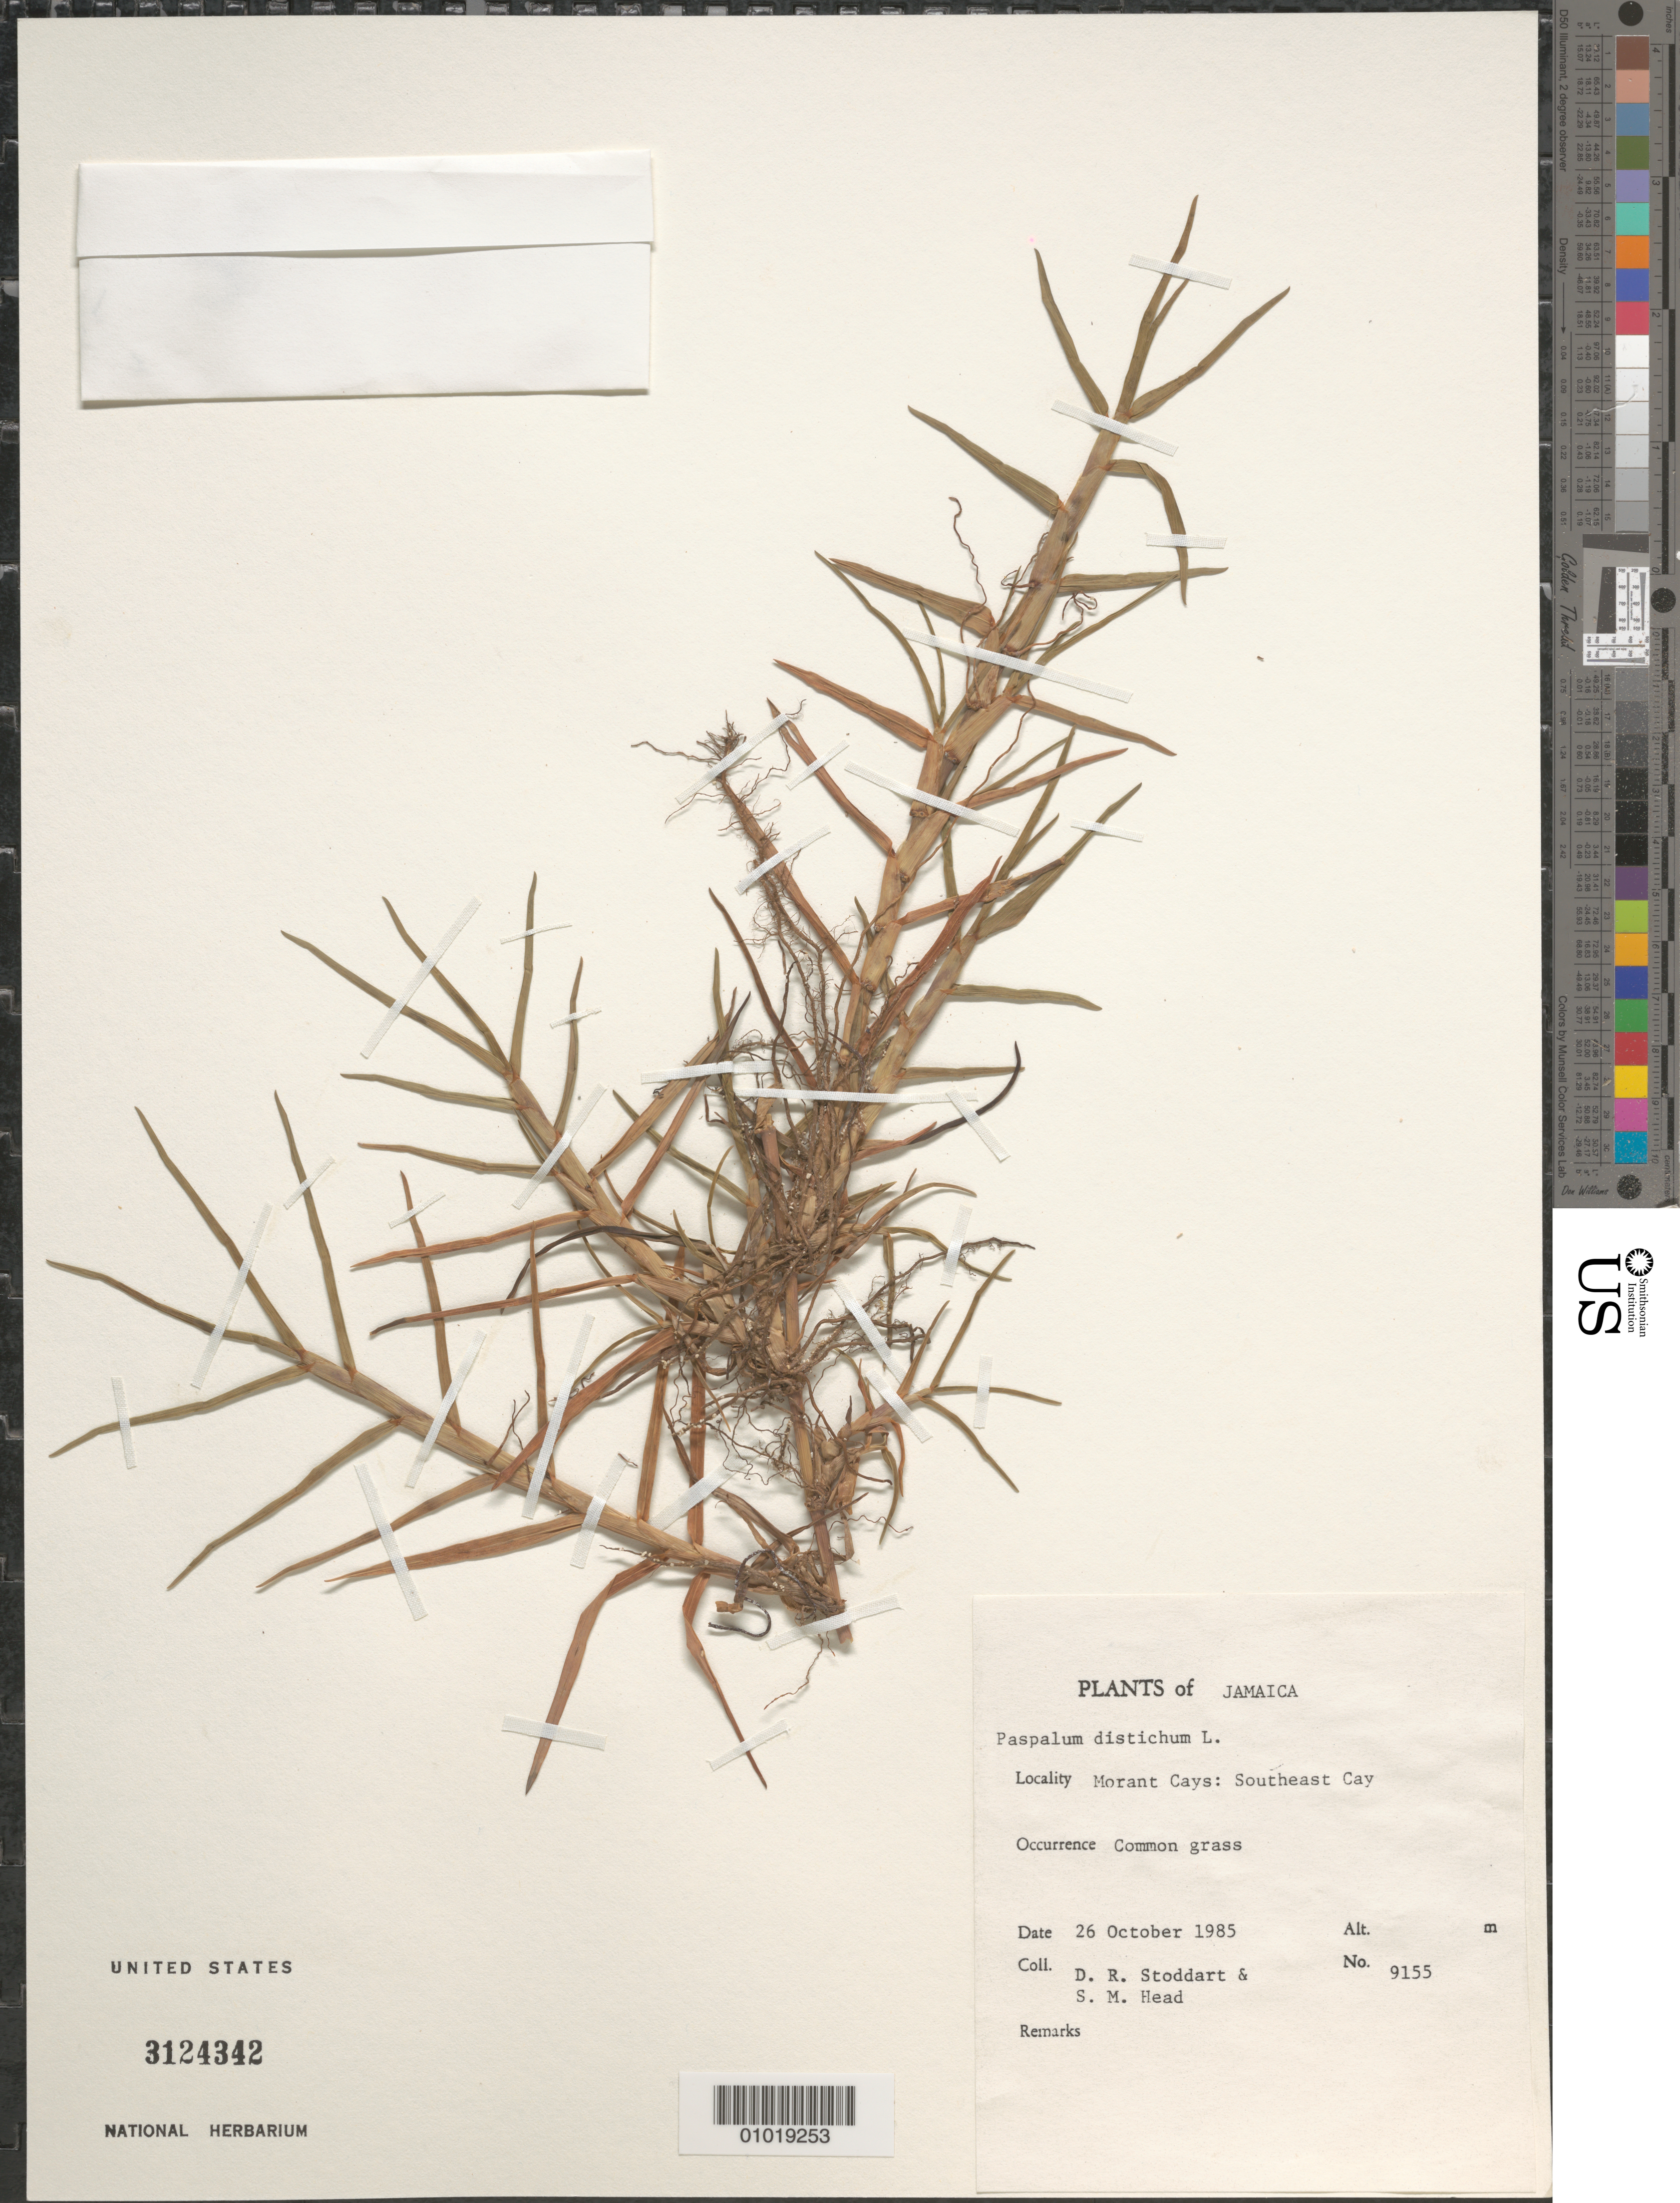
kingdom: Plantae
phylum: Tracheophyta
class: Liliopsida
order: Poales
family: Poaceae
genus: Paspalum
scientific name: Paspalum distichum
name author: L.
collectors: D. R. Stoddart & S. Head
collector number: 9155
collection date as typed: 26 Oct 1985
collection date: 1985-10-26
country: Jamaica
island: Jamaica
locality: Morant Cays, SE Cay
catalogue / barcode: US 3124342